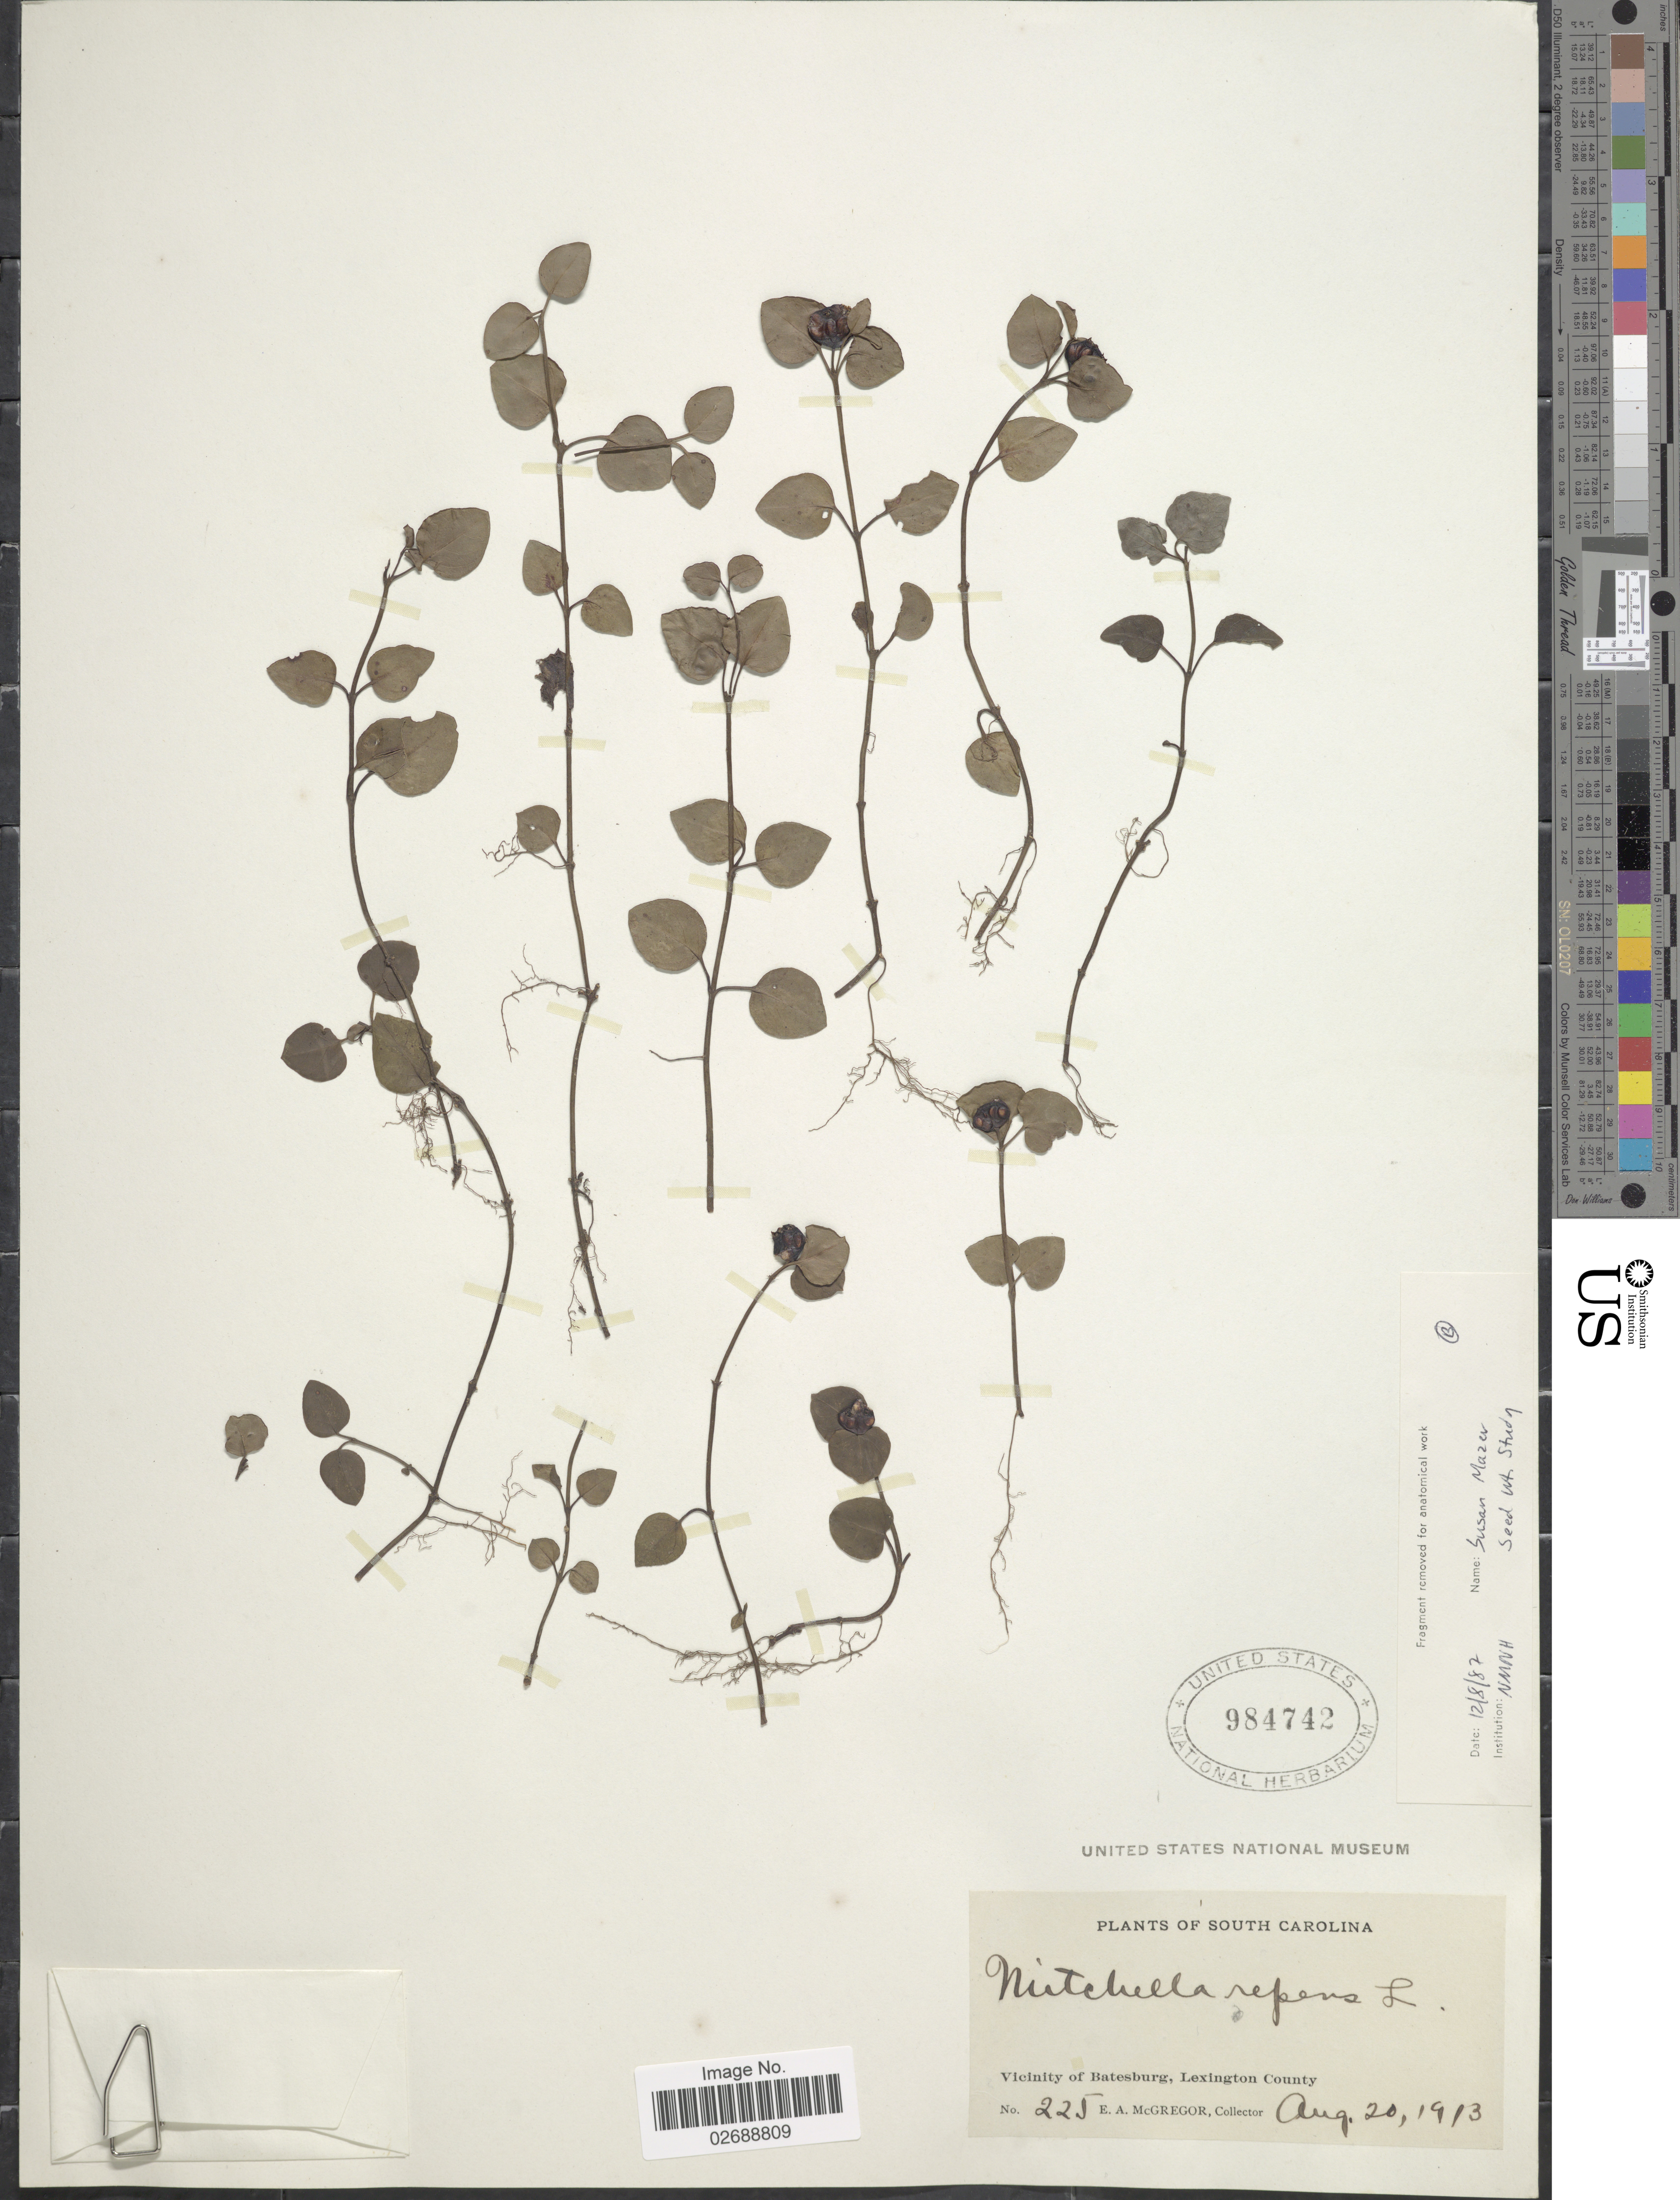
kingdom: Plantae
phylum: Tracheophyta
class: Magnoliopsida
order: Gentianales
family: Rubiaceae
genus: Mitchella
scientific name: Mitchella repens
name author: L.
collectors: E. A. McGregor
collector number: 225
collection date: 1913-08-20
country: United States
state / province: South Carolina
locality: Vicinity of Batesburg, Lexington County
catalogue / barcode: US 984742